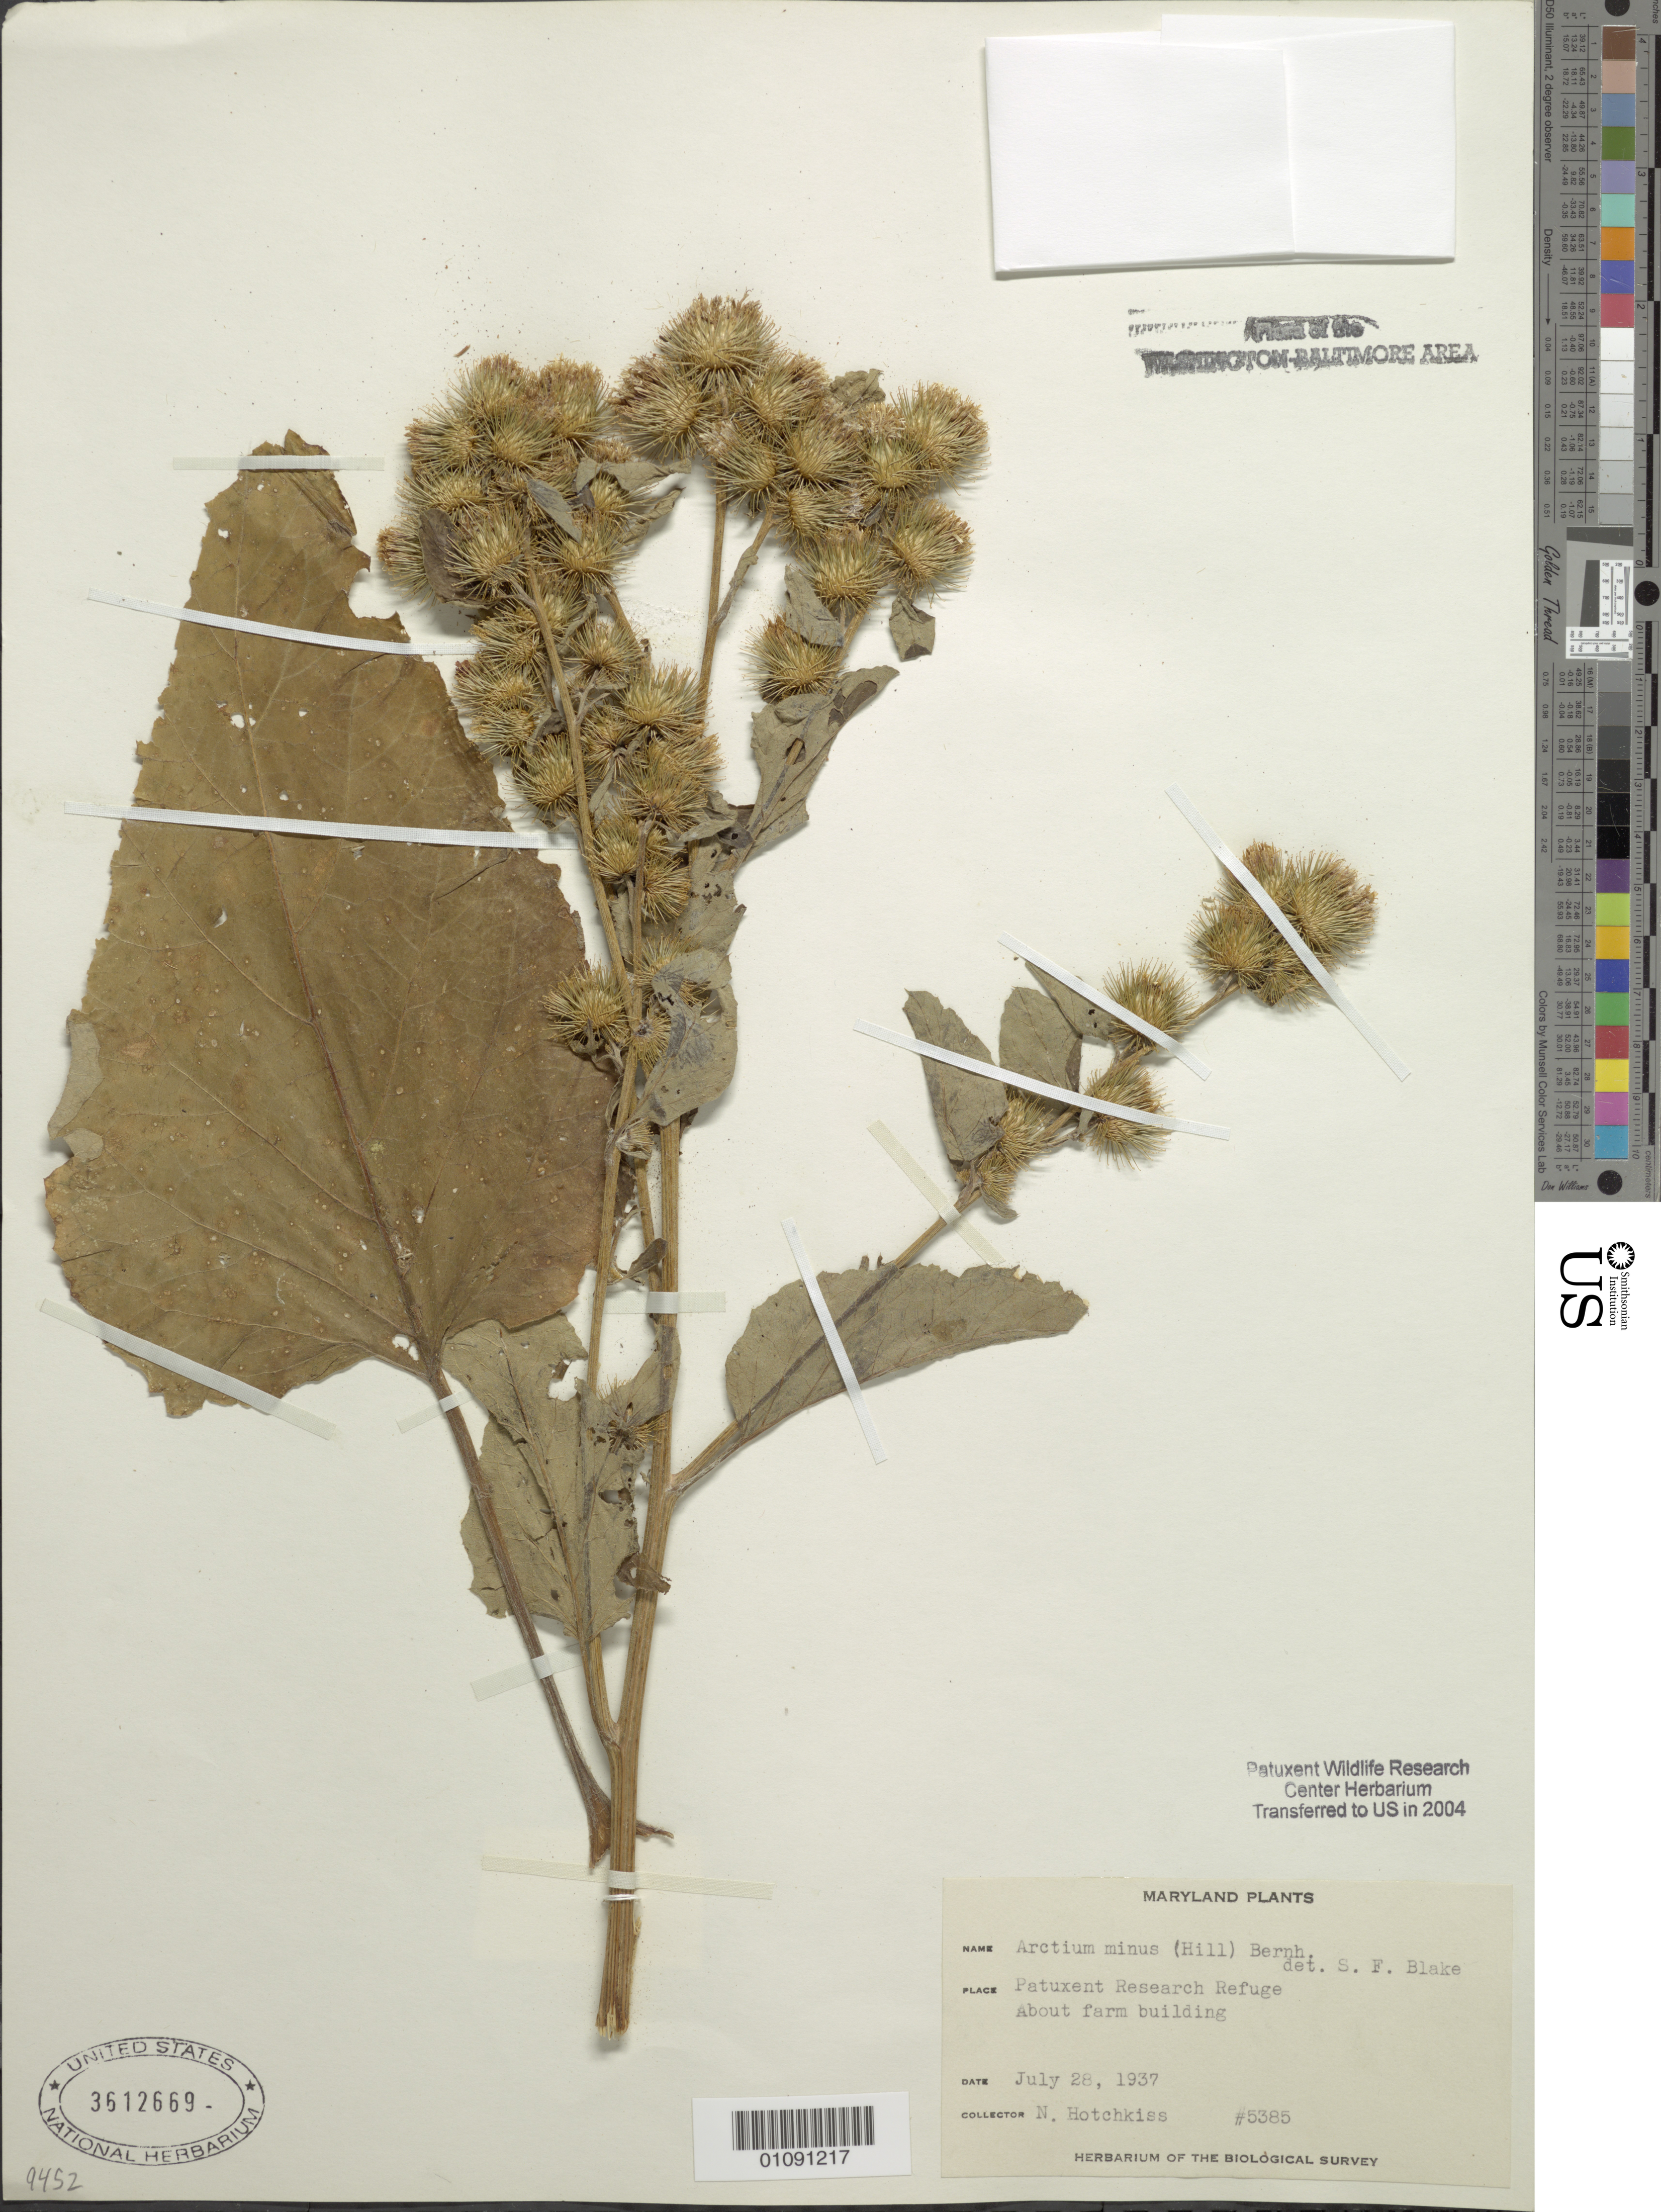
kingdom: Plantae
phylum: Tracheophyta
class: Magnoliopsida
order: Asterales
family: Asteraceae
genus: Arctium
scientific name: Arctium minus x A. palladinii (Marcow.) Grossh.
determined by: Blake, Sydney F.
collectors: N. Hotchkiss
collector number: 5385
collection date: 1937-07-28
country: United States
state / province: Maryland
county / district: Prince George's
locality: Patuxent Wildlife Refuge. About farm building.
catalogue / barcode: US 3612669